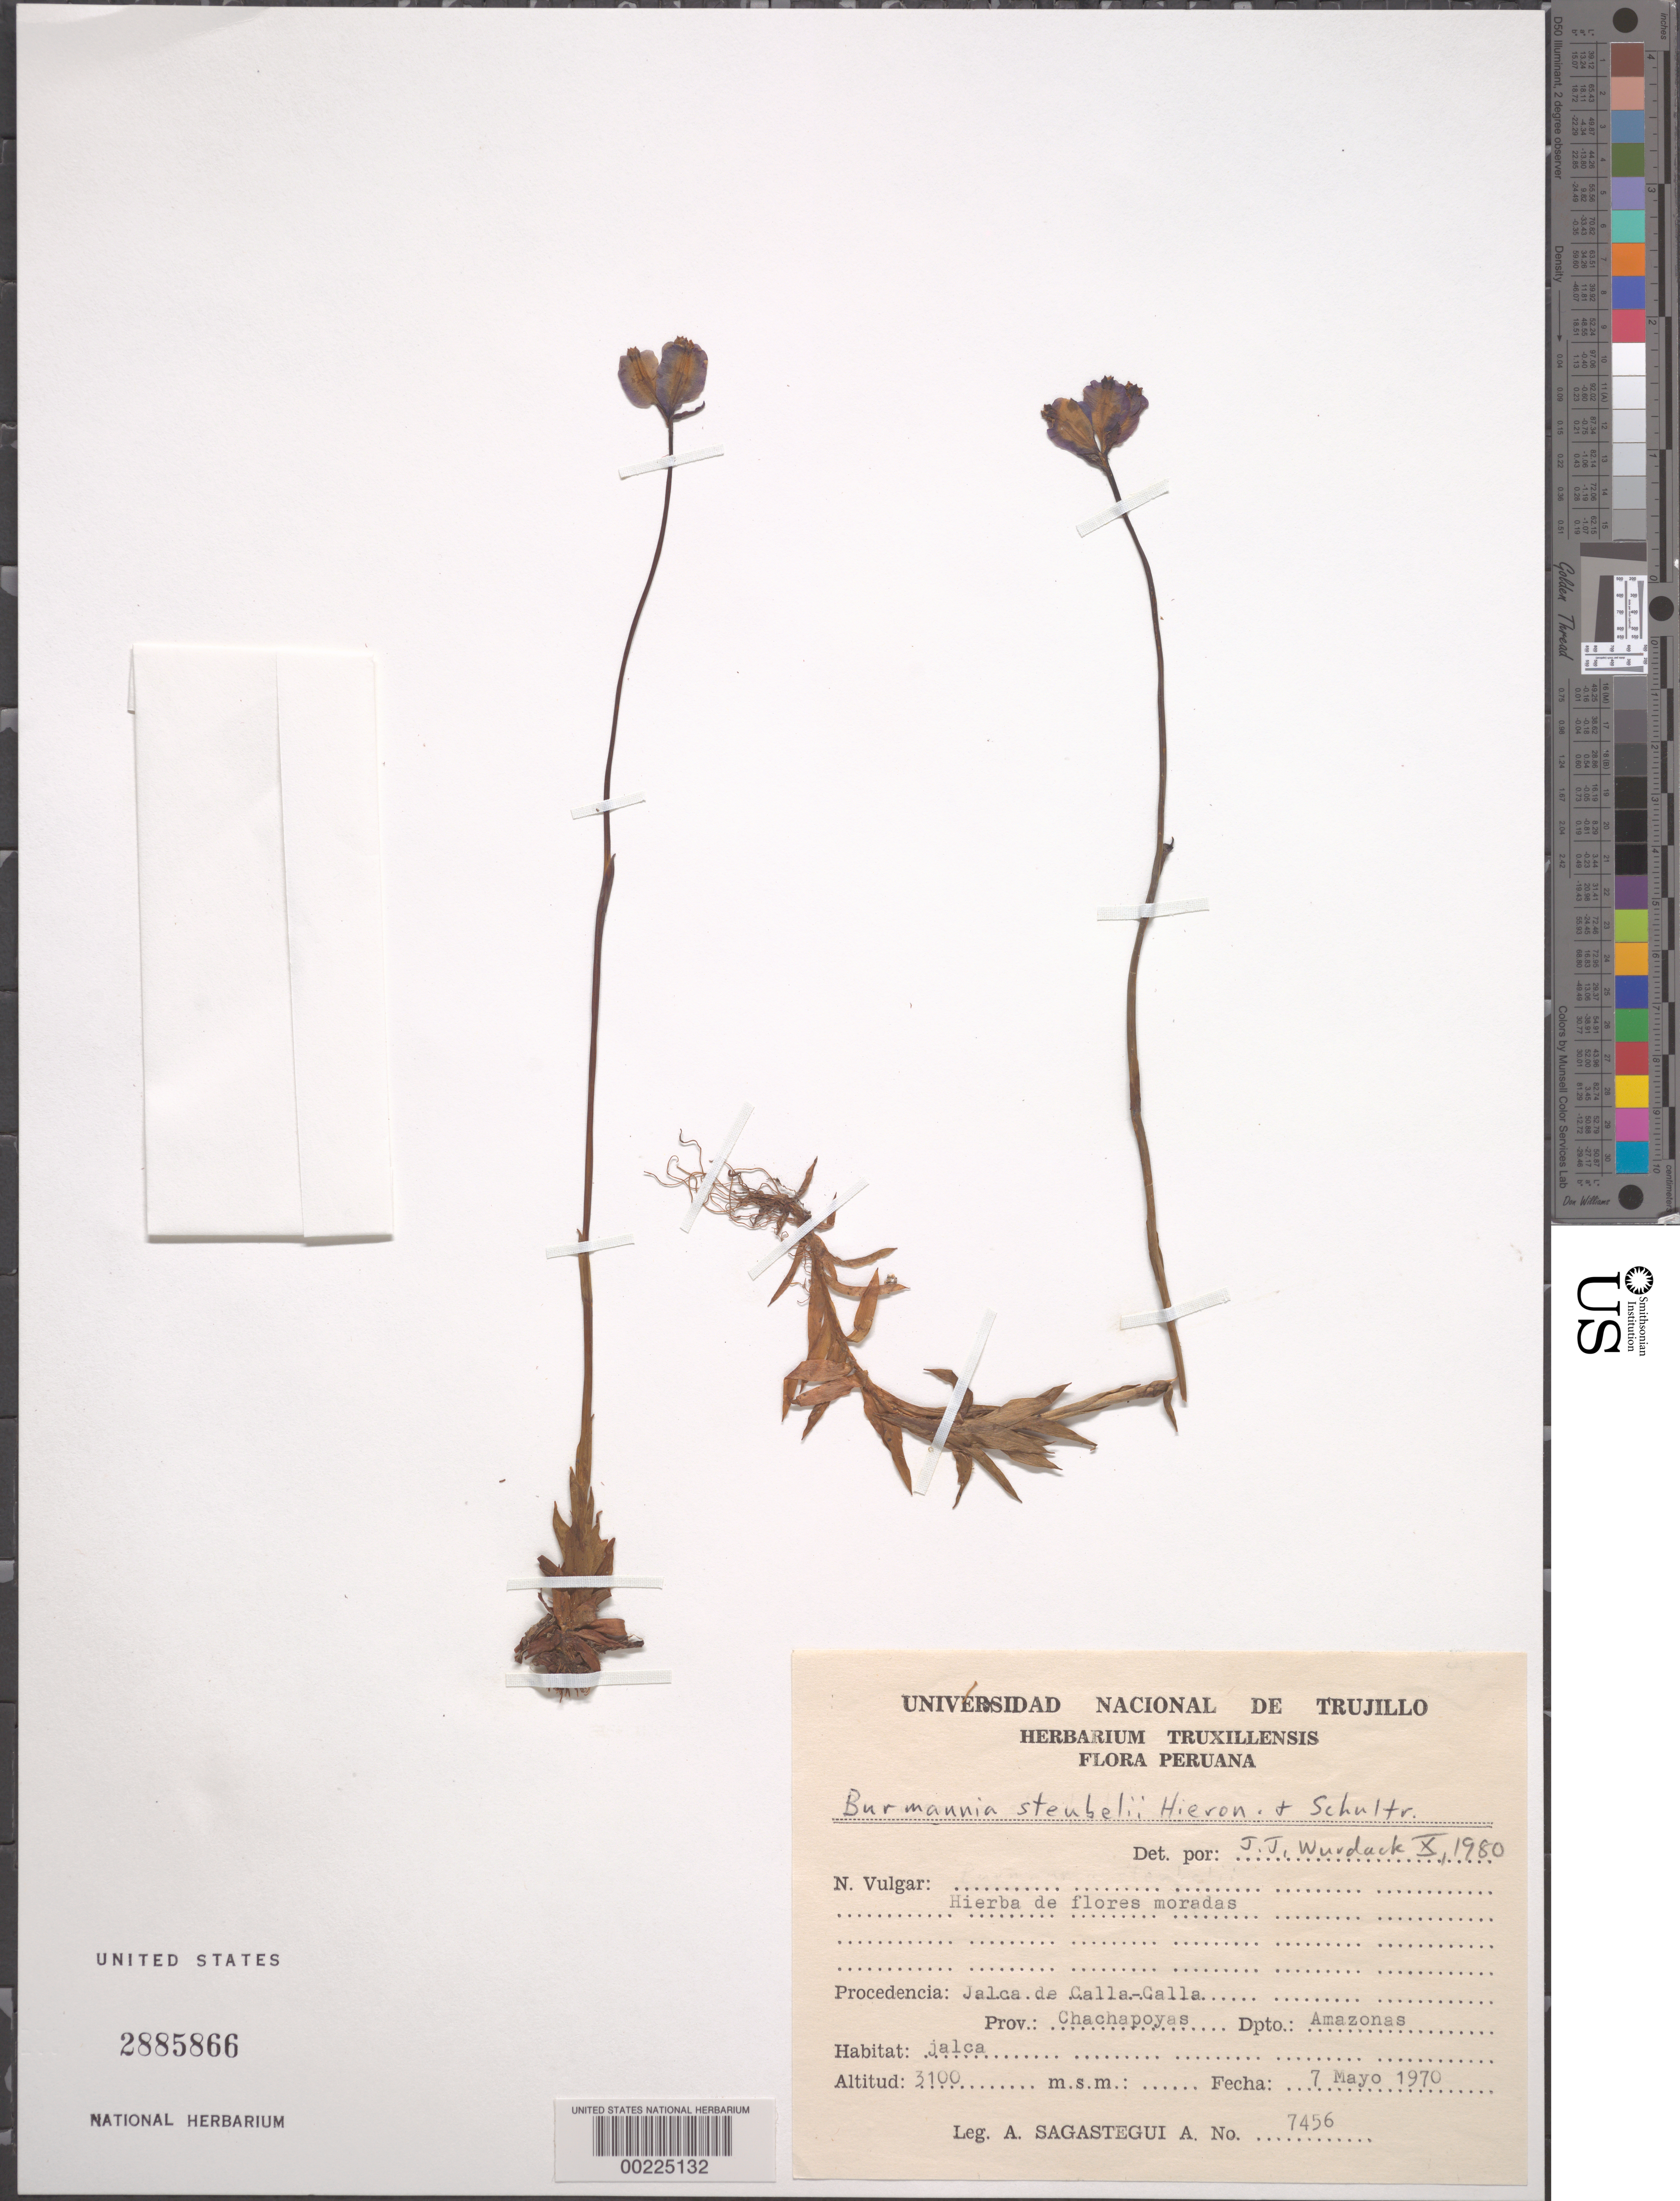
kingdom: Plantae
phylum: Tracheophyta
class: Liliopsida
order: Dioscoreales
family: Burmanniaceae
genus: Burmannia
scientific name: Burmannia stuebelii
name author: Hieron. & Schltr.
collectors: A. Sagástegui A.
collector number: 7456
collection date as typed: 07 May 1970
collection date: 1970-05-07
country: Peru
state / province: Amazonas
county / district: Chachapoyas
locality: Jalca de Calla-Calla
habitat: Jalca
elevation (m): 3100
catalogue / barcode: US 2885866